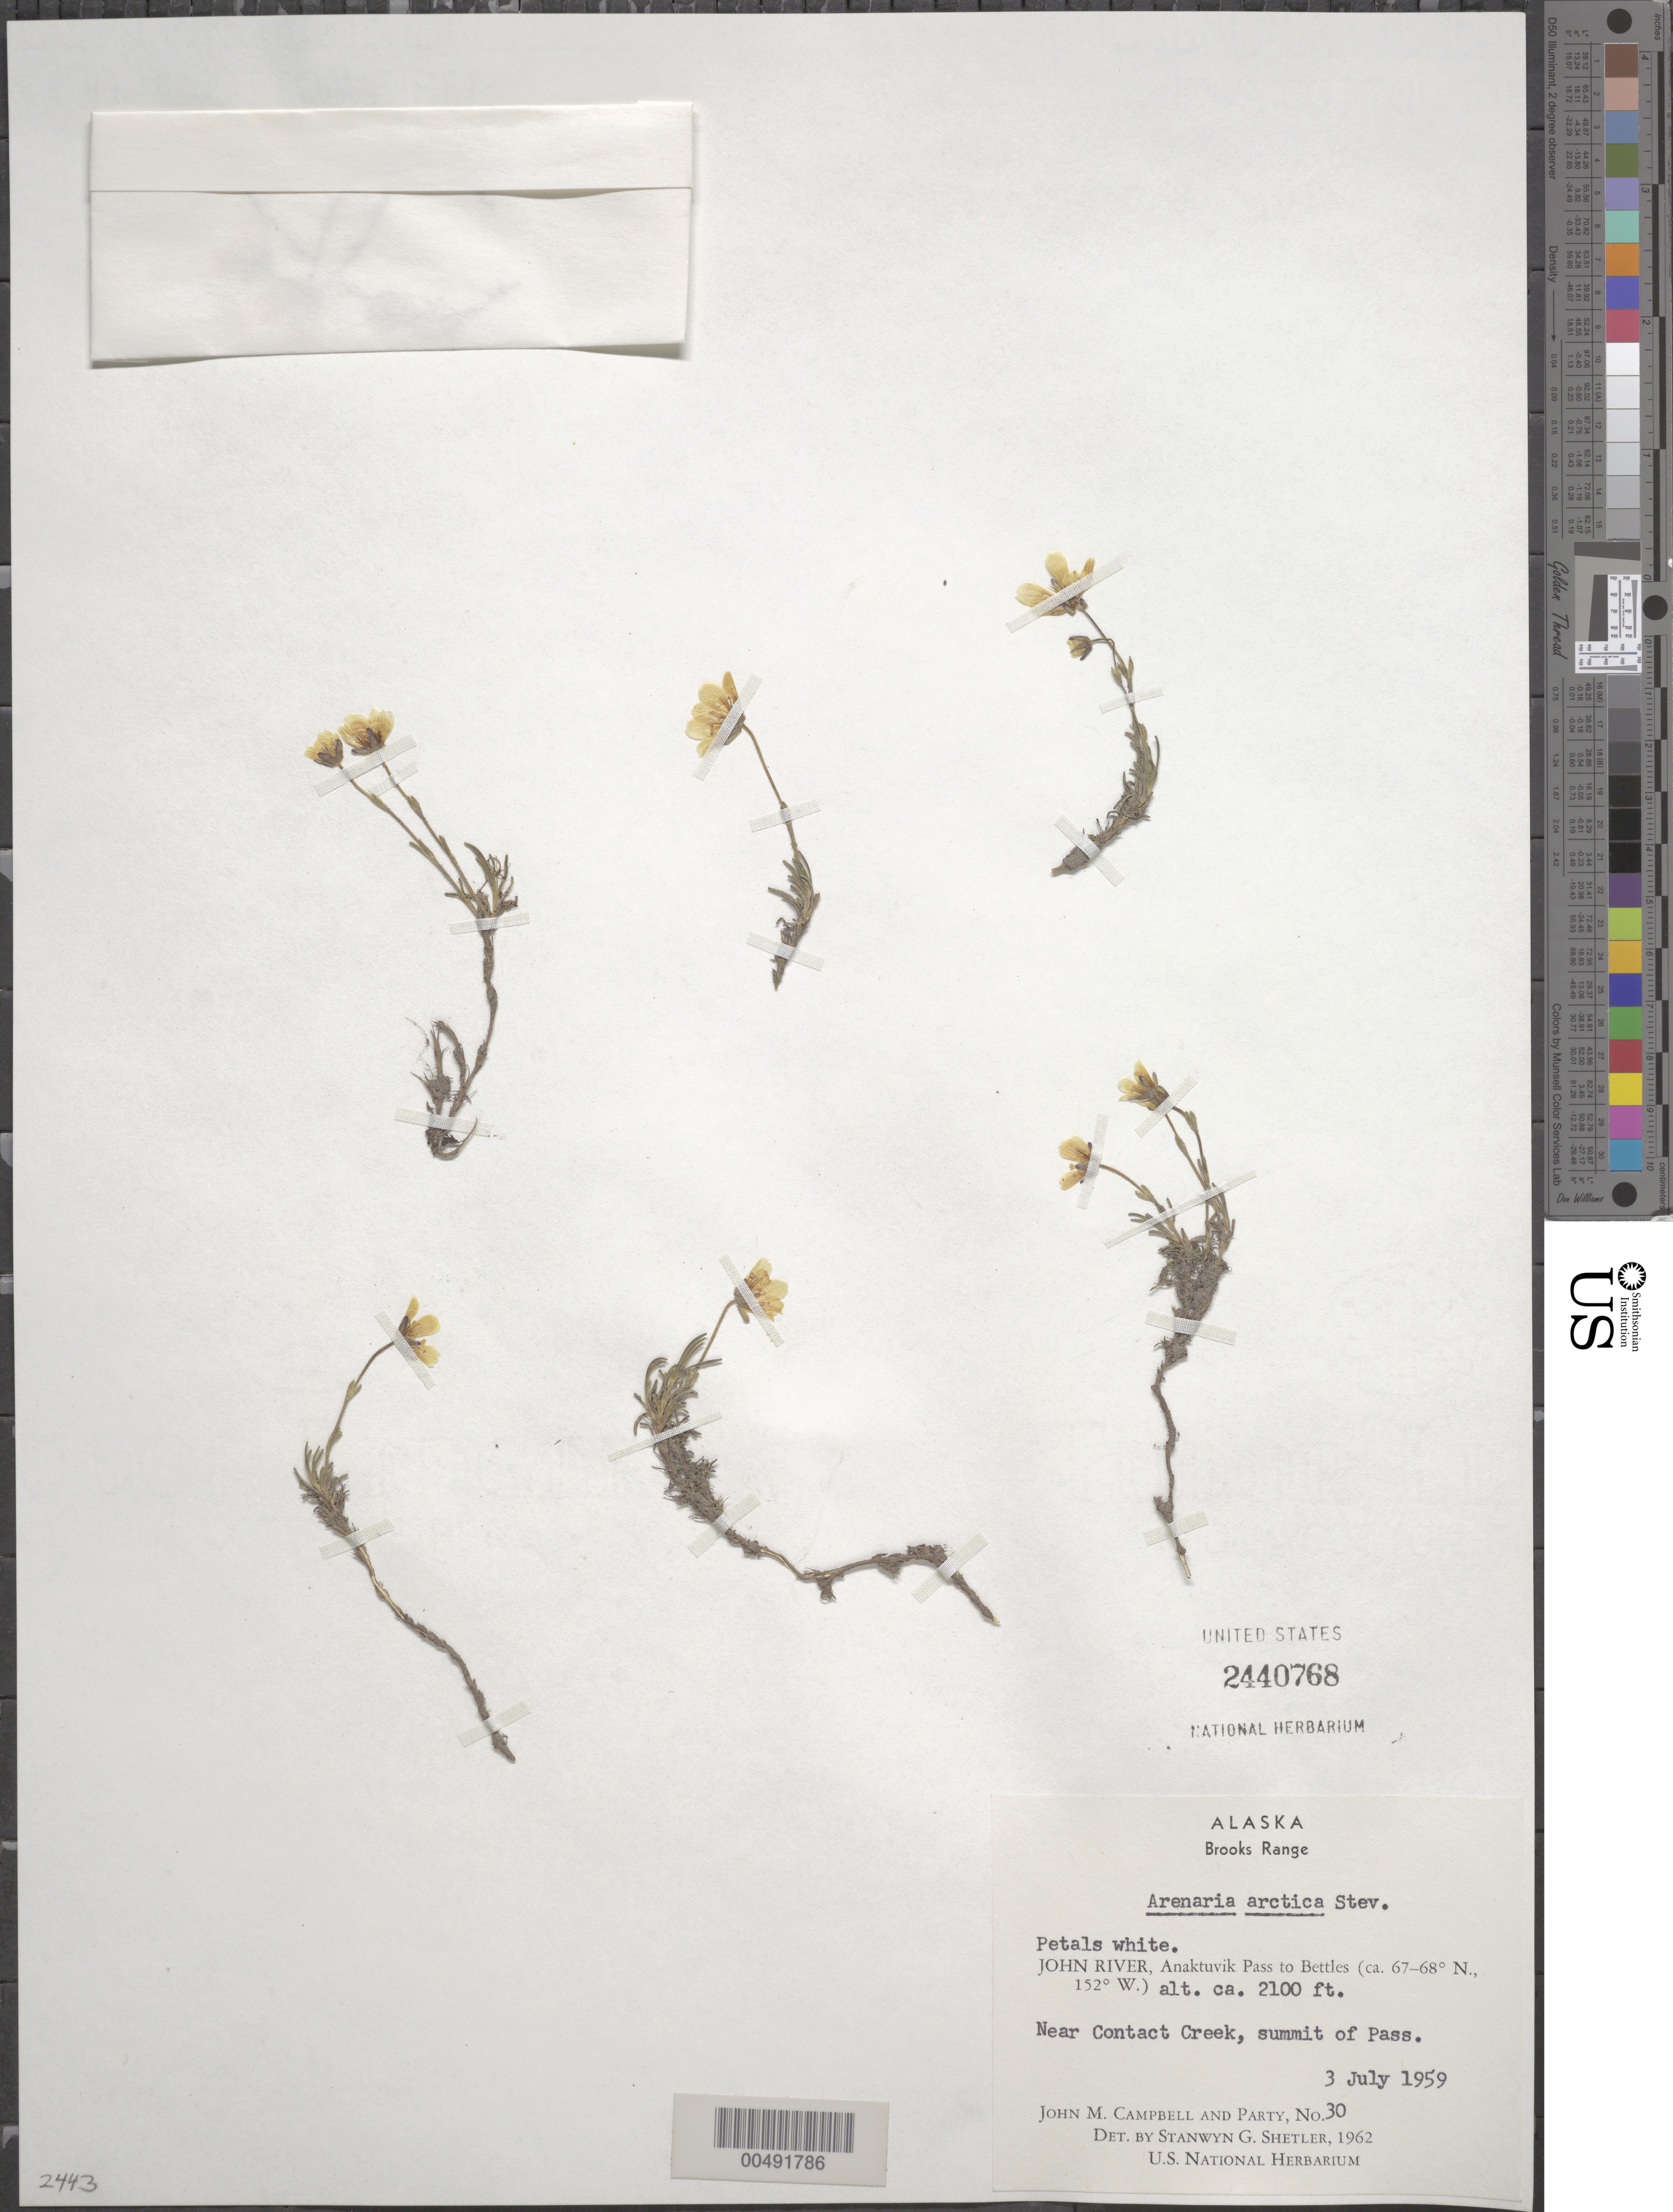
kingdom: Plantae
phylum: Tracheophyta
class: Magnoliopsida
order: Caryophyllales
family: Caryophyllaceae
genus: Cherleria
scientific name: Cherleria arctica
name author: (Steven ex Ser.) A.J. Moore & Dillenb.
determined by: Strong, M. T., (US), Smithsonian Institution - National Museum of Natural History (UNITED STATES)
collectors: J. M. Campbell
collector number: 30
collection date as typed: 03 Jul 1959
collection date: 1959-07-03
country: United States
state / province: Alaska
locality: Brooks Range, John River, summit of Anaktuvuk Pass to Bettles (lat/long recorded as: lat=::: long=152:0:0:W)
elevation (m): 640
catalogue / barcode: US 2440768